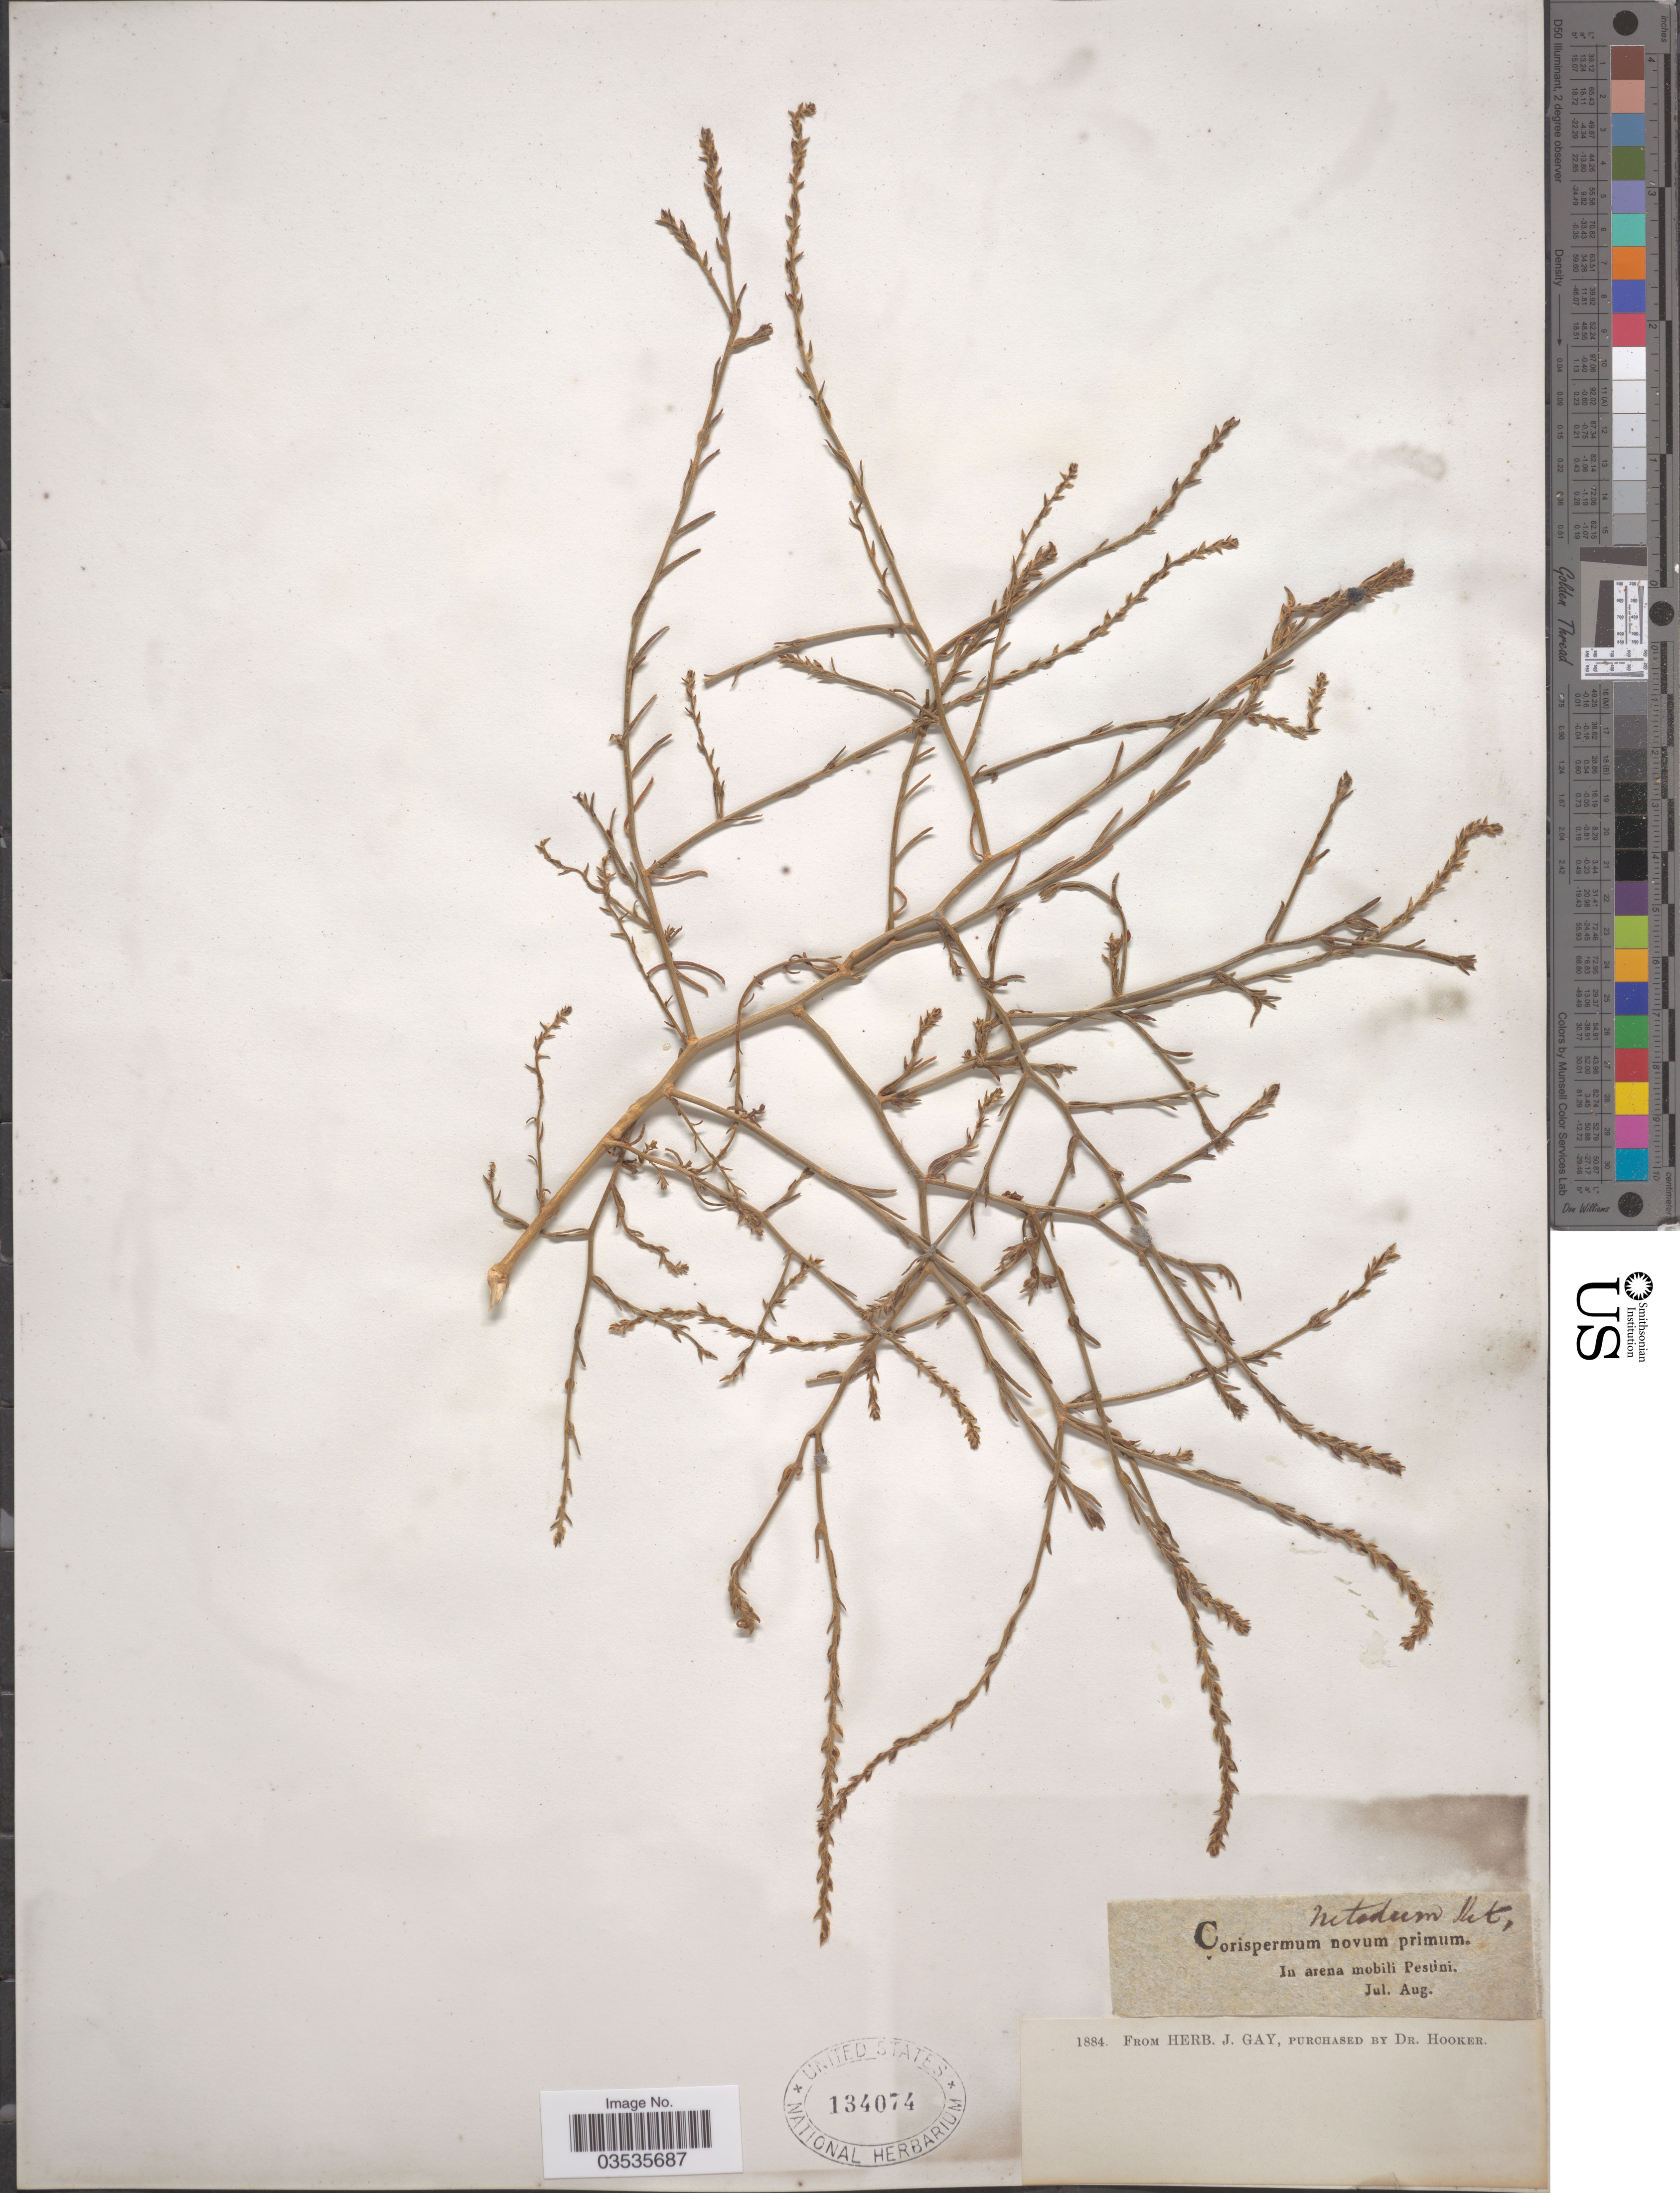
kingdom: Plantae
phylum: Tracheophyta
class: Magnoliopsida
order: Caryophyllales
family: Amaranthaceae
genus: Corispermum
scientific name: Corispermum nitidum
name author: Kit. ex Schult.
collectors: ex herb. J. Gay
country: Hungary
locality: In arena mobili Pestini.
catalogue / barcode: US 134074